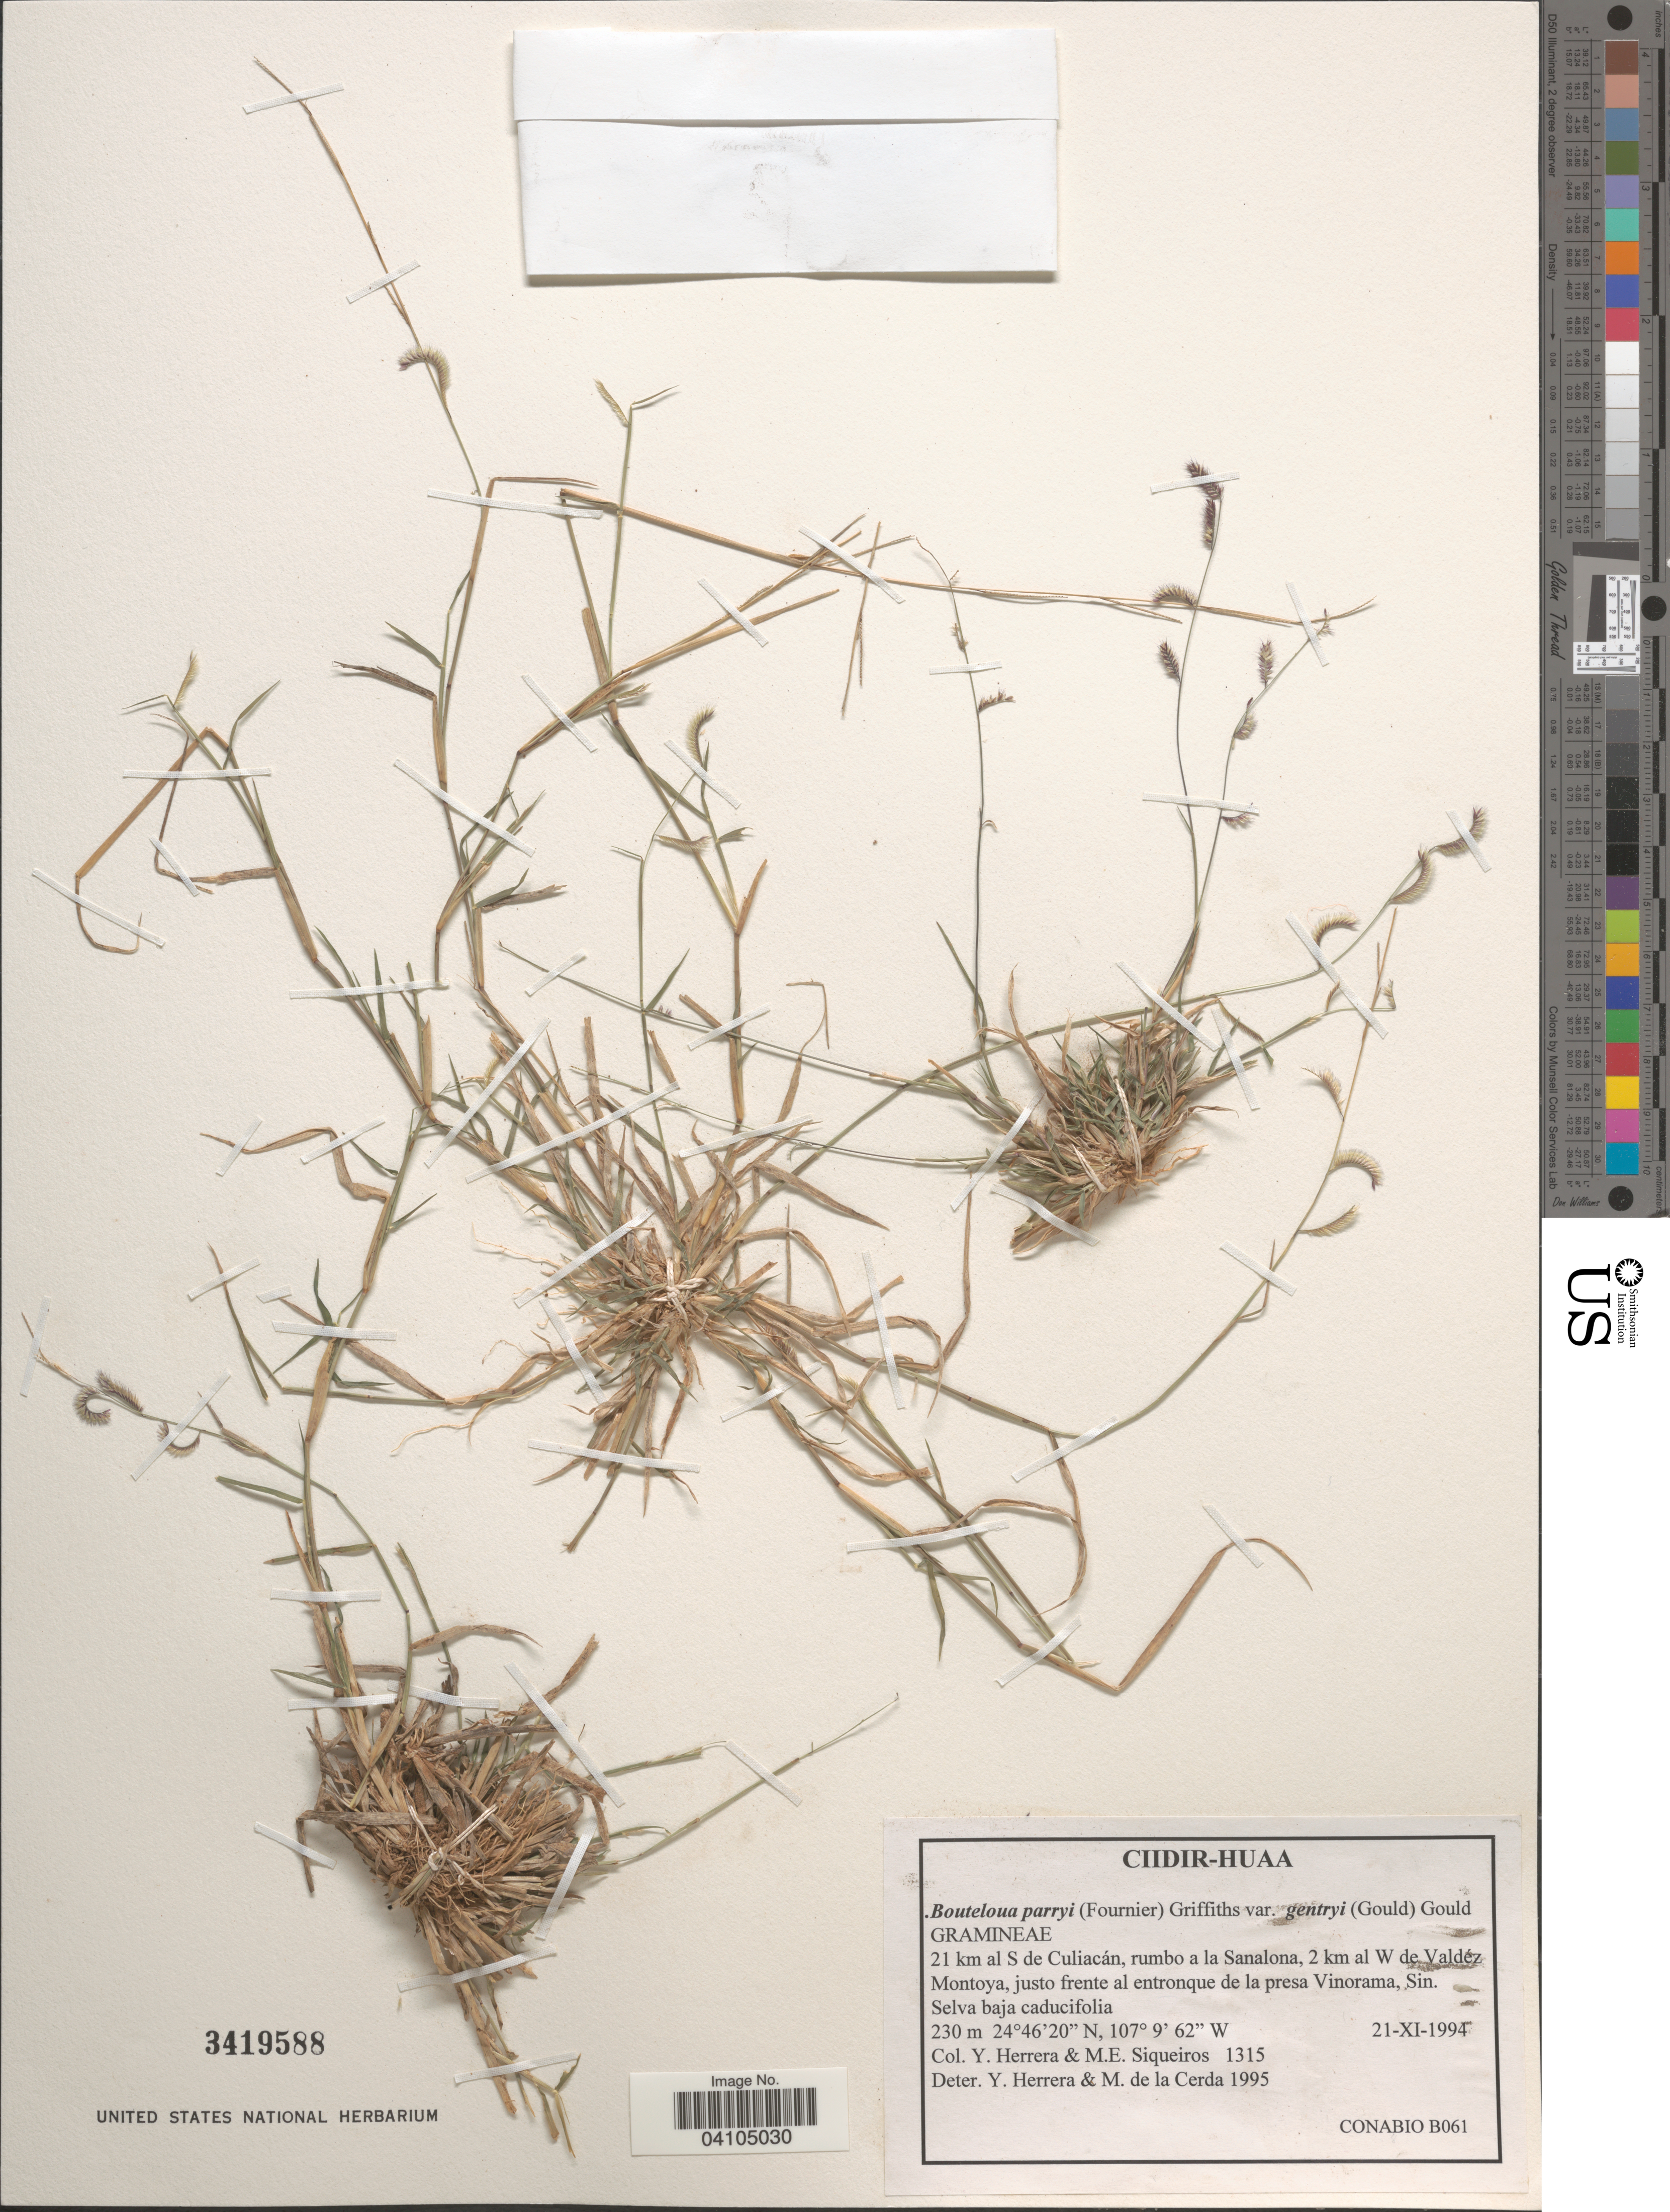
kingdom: Plantae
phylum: Tracheophyta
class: Liliopsida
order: Poales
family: Poaceae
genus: Bouteloua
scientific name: Bouteloua parryi var. gentryi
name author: (Gould) Gould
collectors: Y. Herrera Arrieta & M. Siqueiros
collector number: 1315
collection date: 1994-11-21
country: Mexico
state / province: Sinaloa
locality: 21 km al S de Culiacán, rumbo a la Sanalona, 2 km al W de Valdéz Montoya, justo frente al entronque de la presa Vinorama.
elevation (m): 230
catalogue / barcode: US 3419588